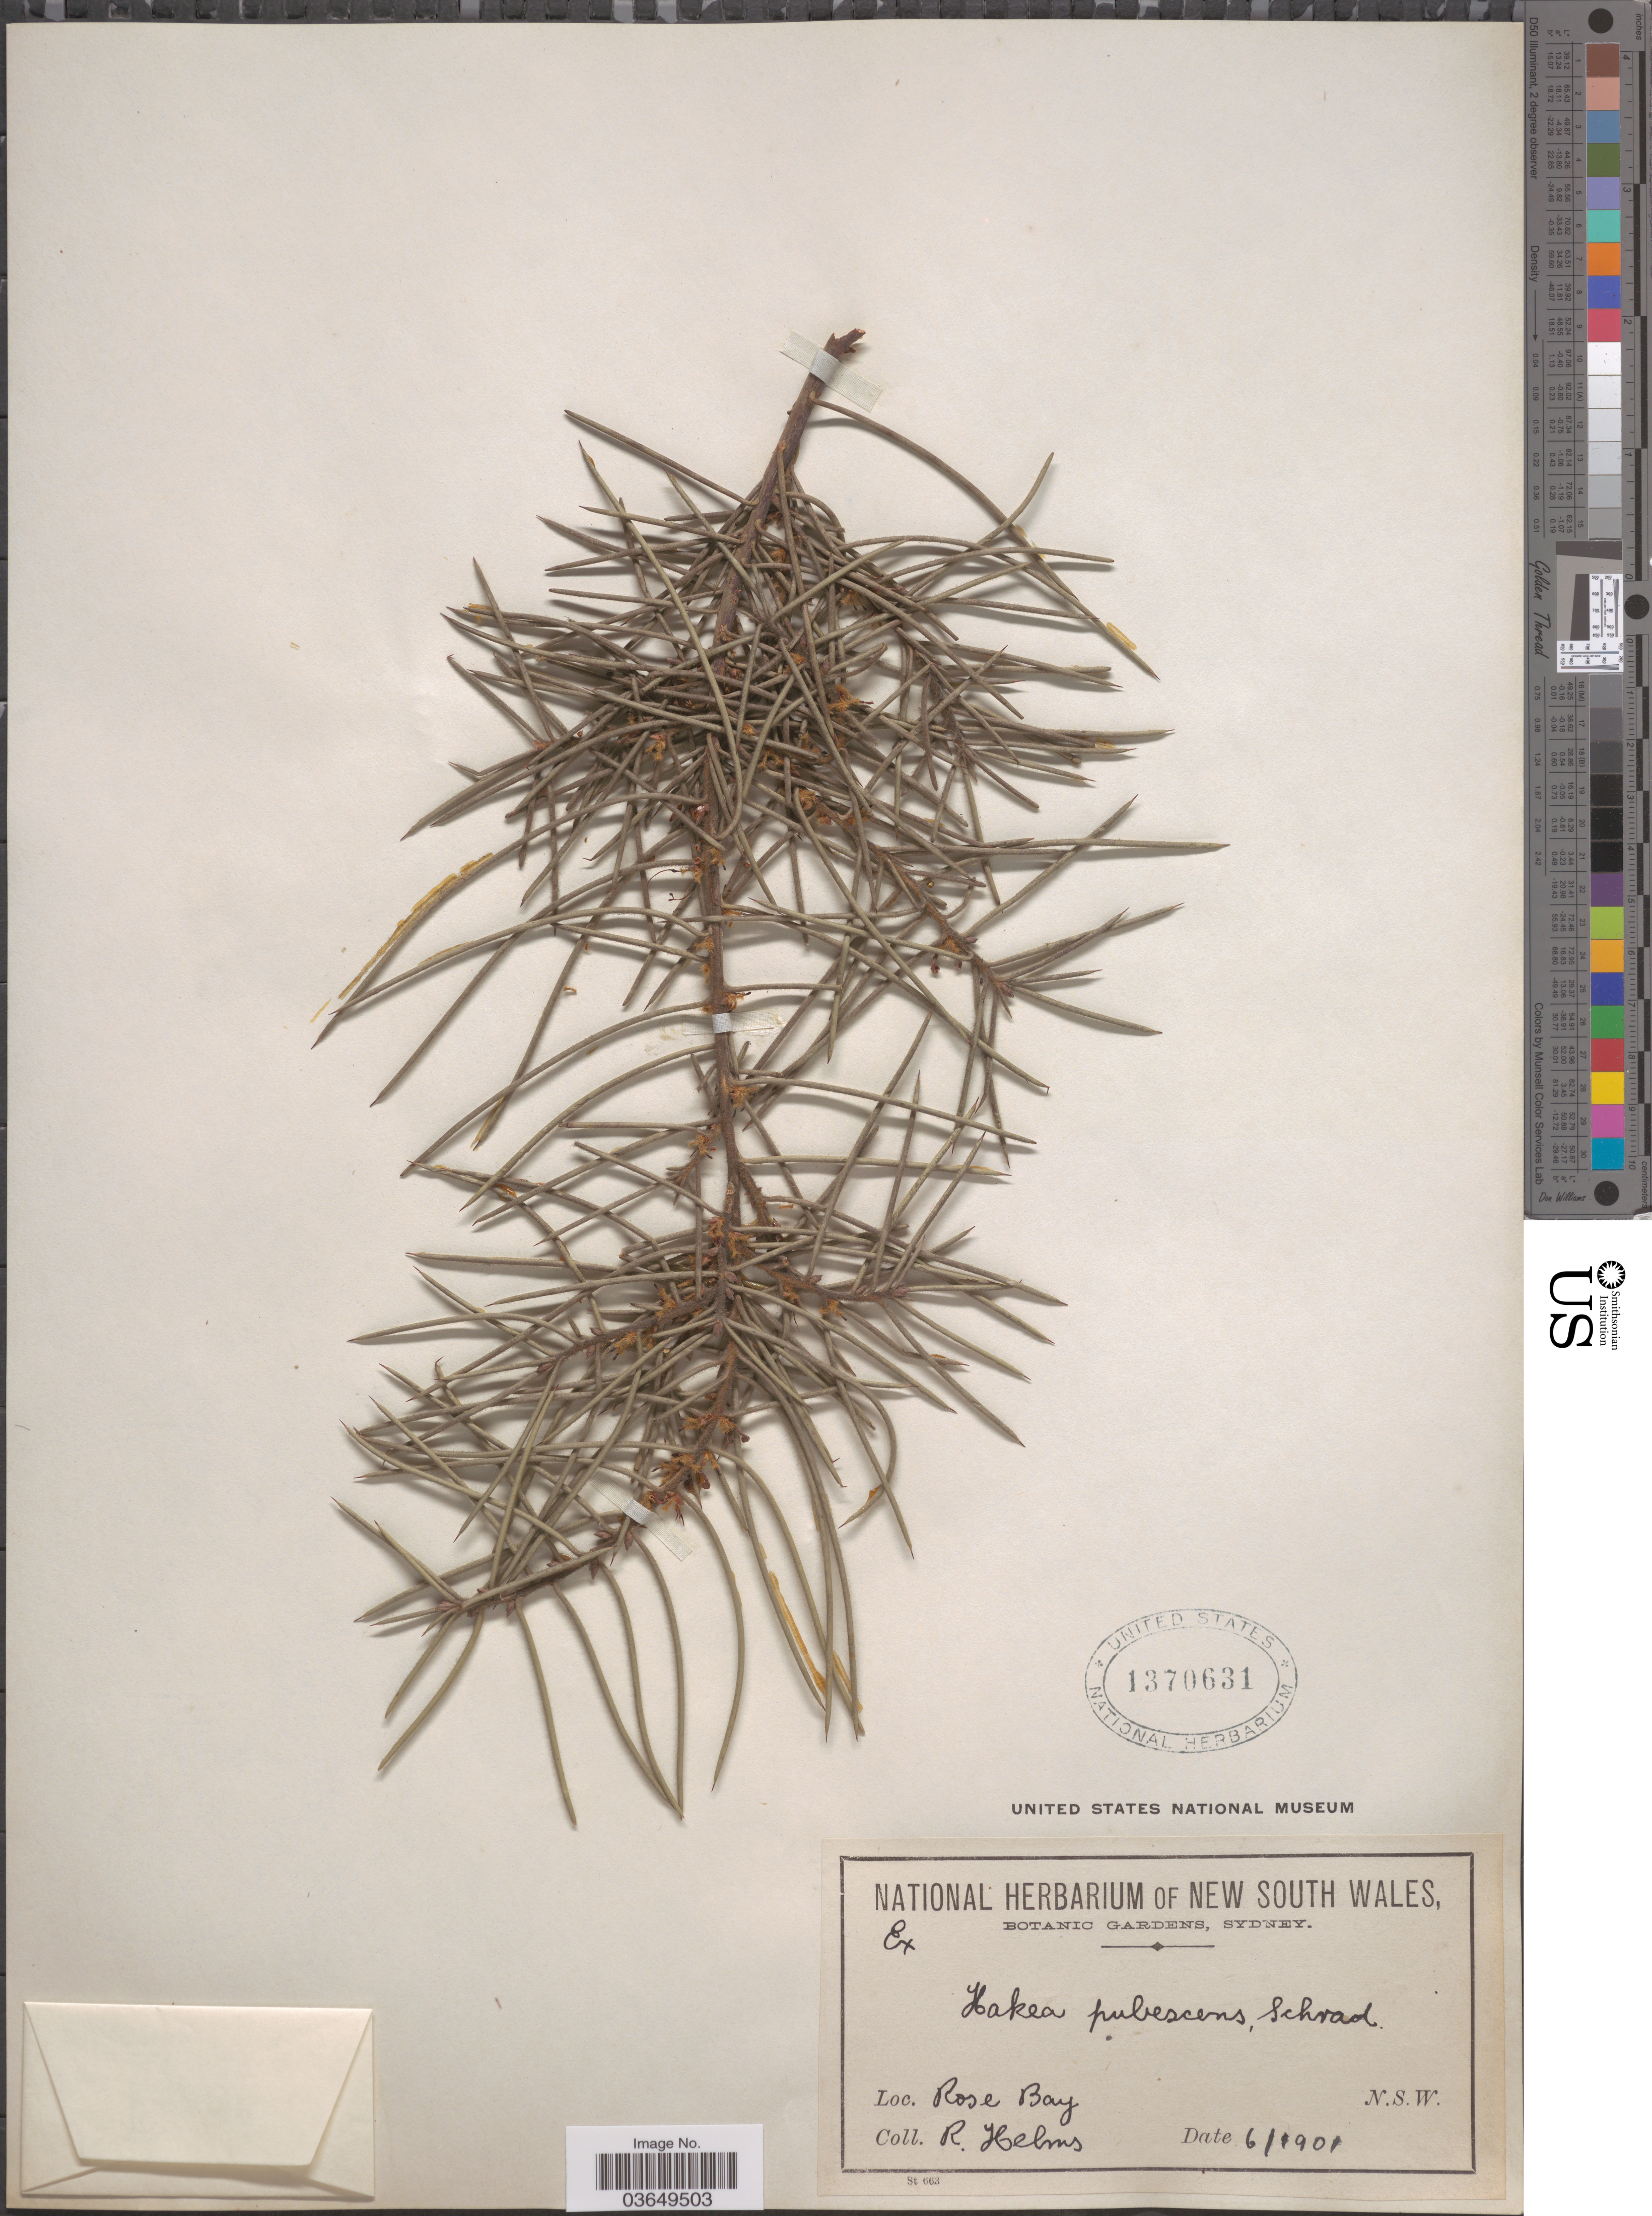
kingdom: Plantae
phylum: Tracheophyta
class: Magnoliopsida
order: Proteales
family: Proteaceae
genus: Hakea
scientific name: Hakea pubescens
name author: Schrad.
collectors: R. Helms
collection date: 1901-06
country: Australia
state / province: New South Wales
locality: Rose Bay.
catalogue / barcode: US 1370631